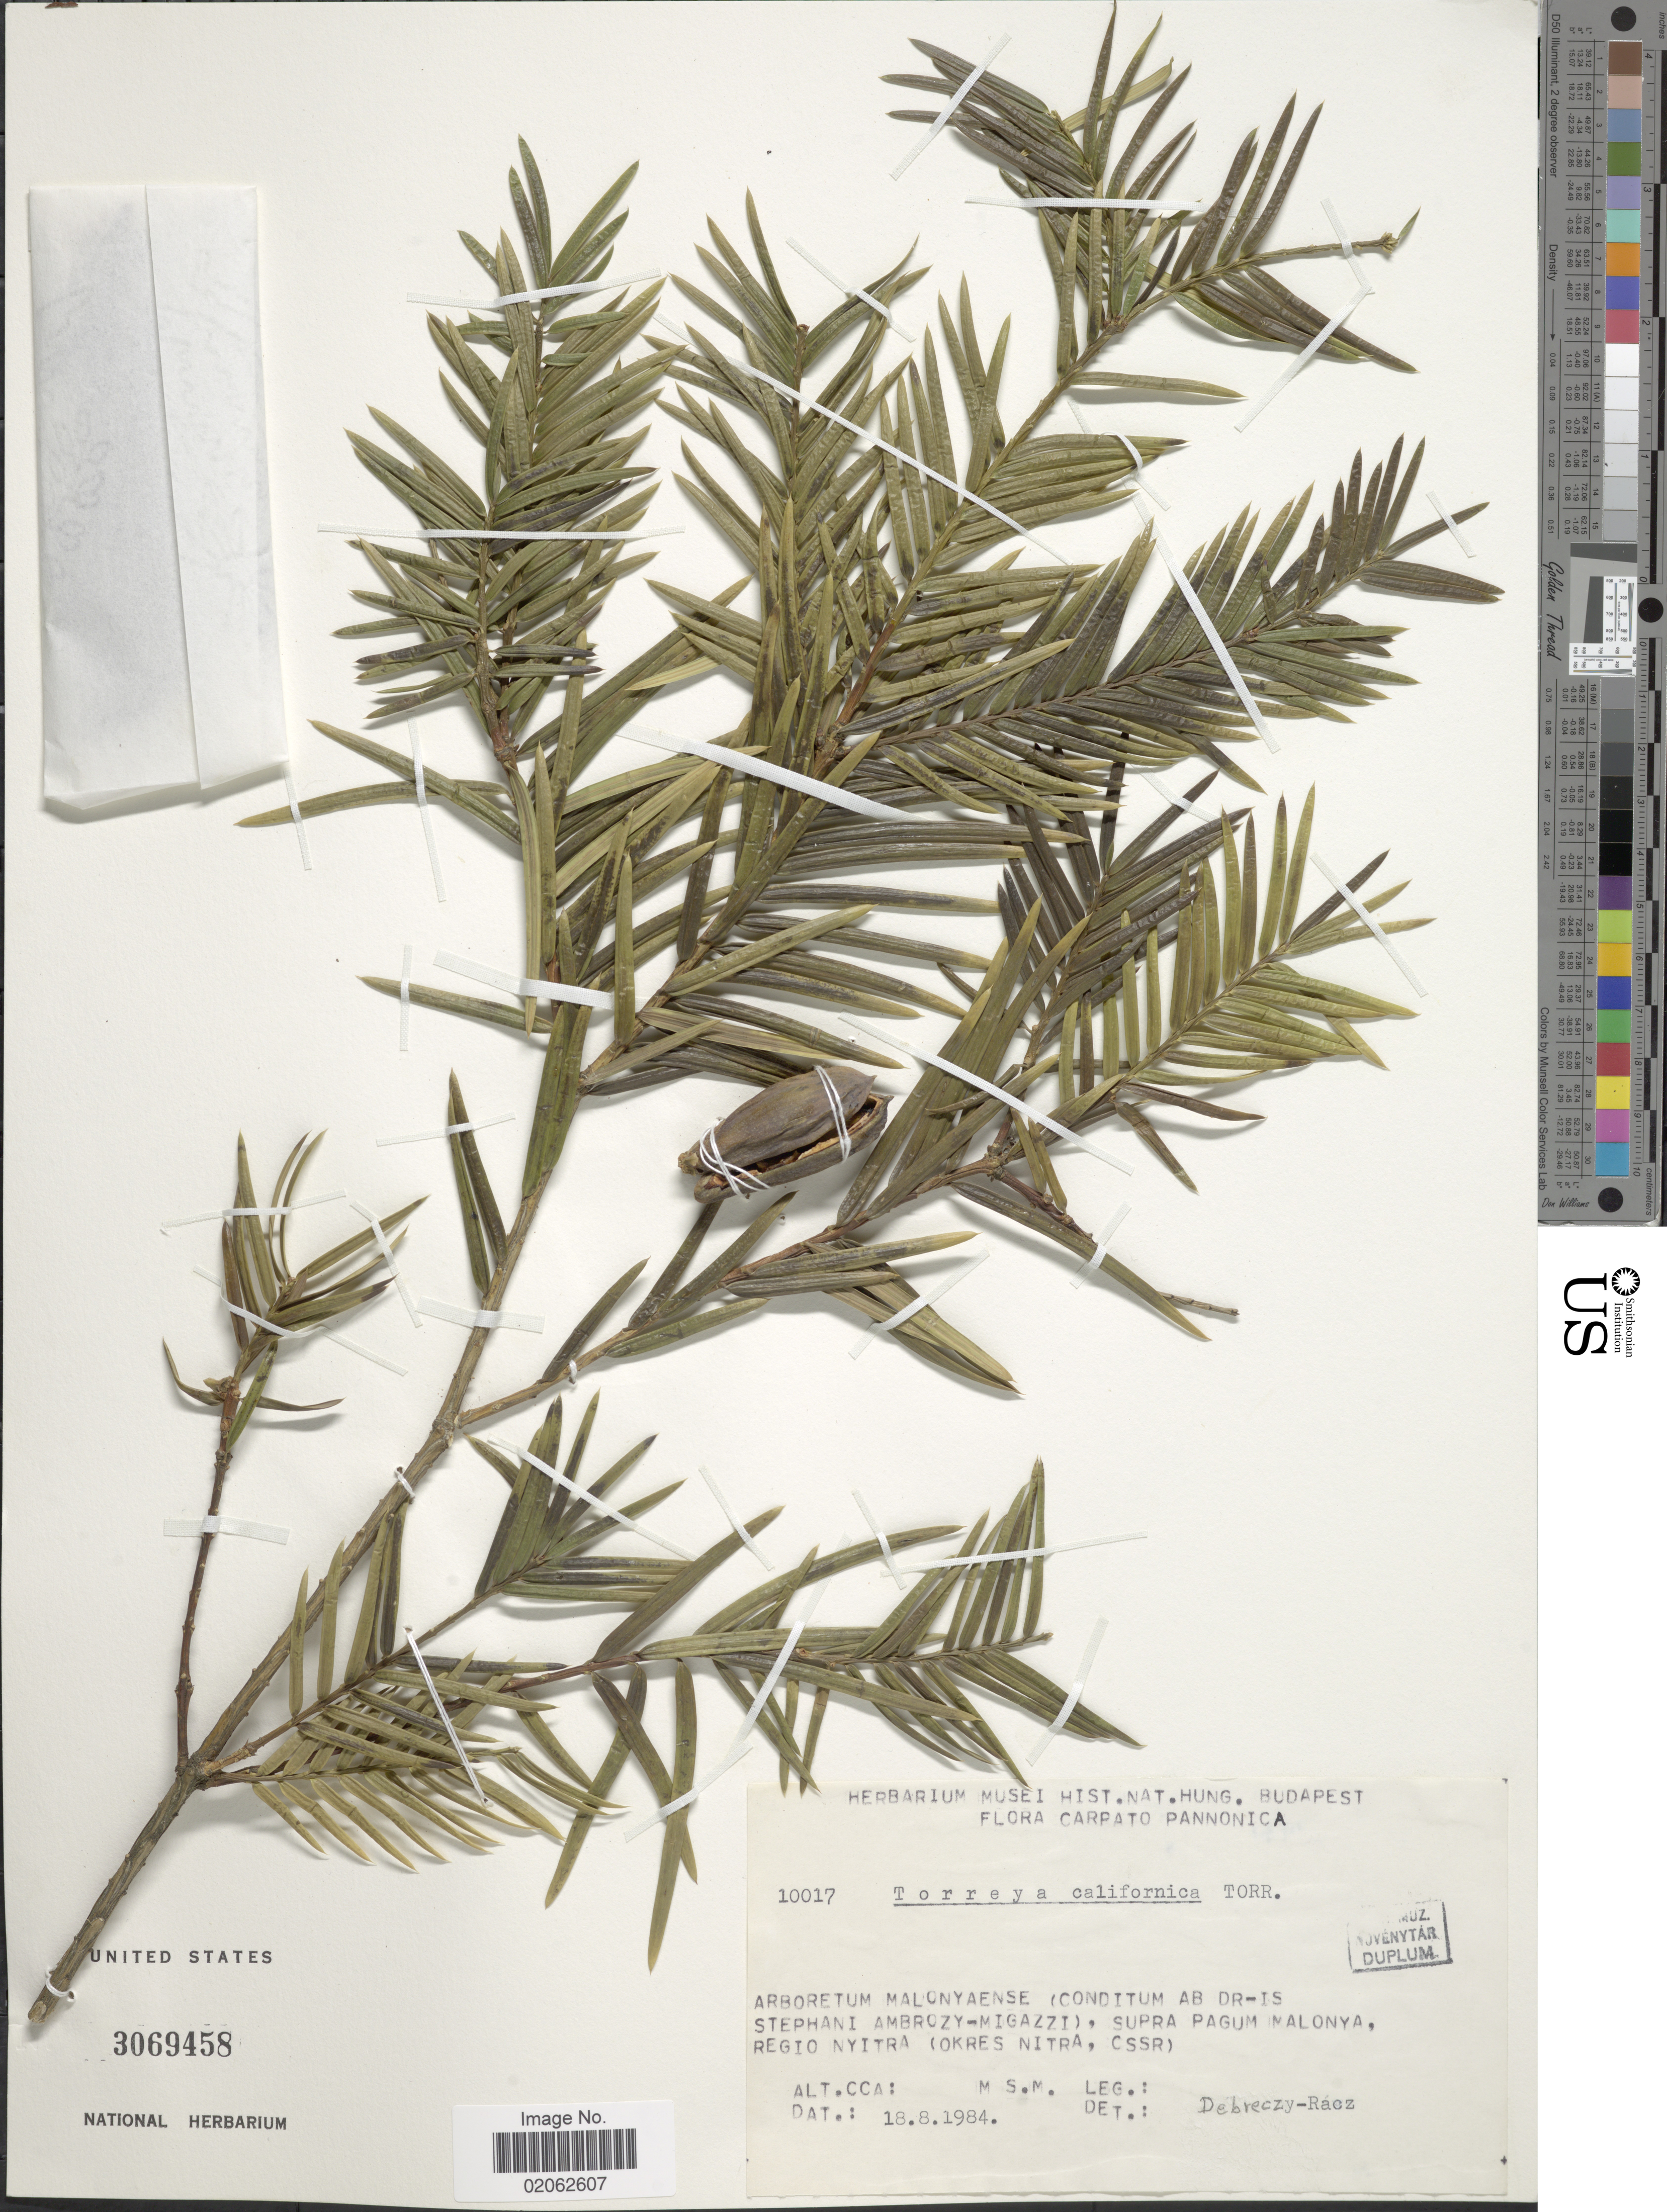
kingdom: Plantae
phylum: Tracheophyta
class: Pinopsida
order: Pinales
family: Taxaceae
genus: Torreya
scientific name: Torreya californica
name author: Torr.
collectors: Debreczy & Rácz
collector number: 10017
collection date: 1984-08-18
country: Slovakia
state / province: Nitriansky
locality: Carpato Pannonica. Regio Nyitra (okres nitra, CSSR)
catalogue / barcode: US 3069458